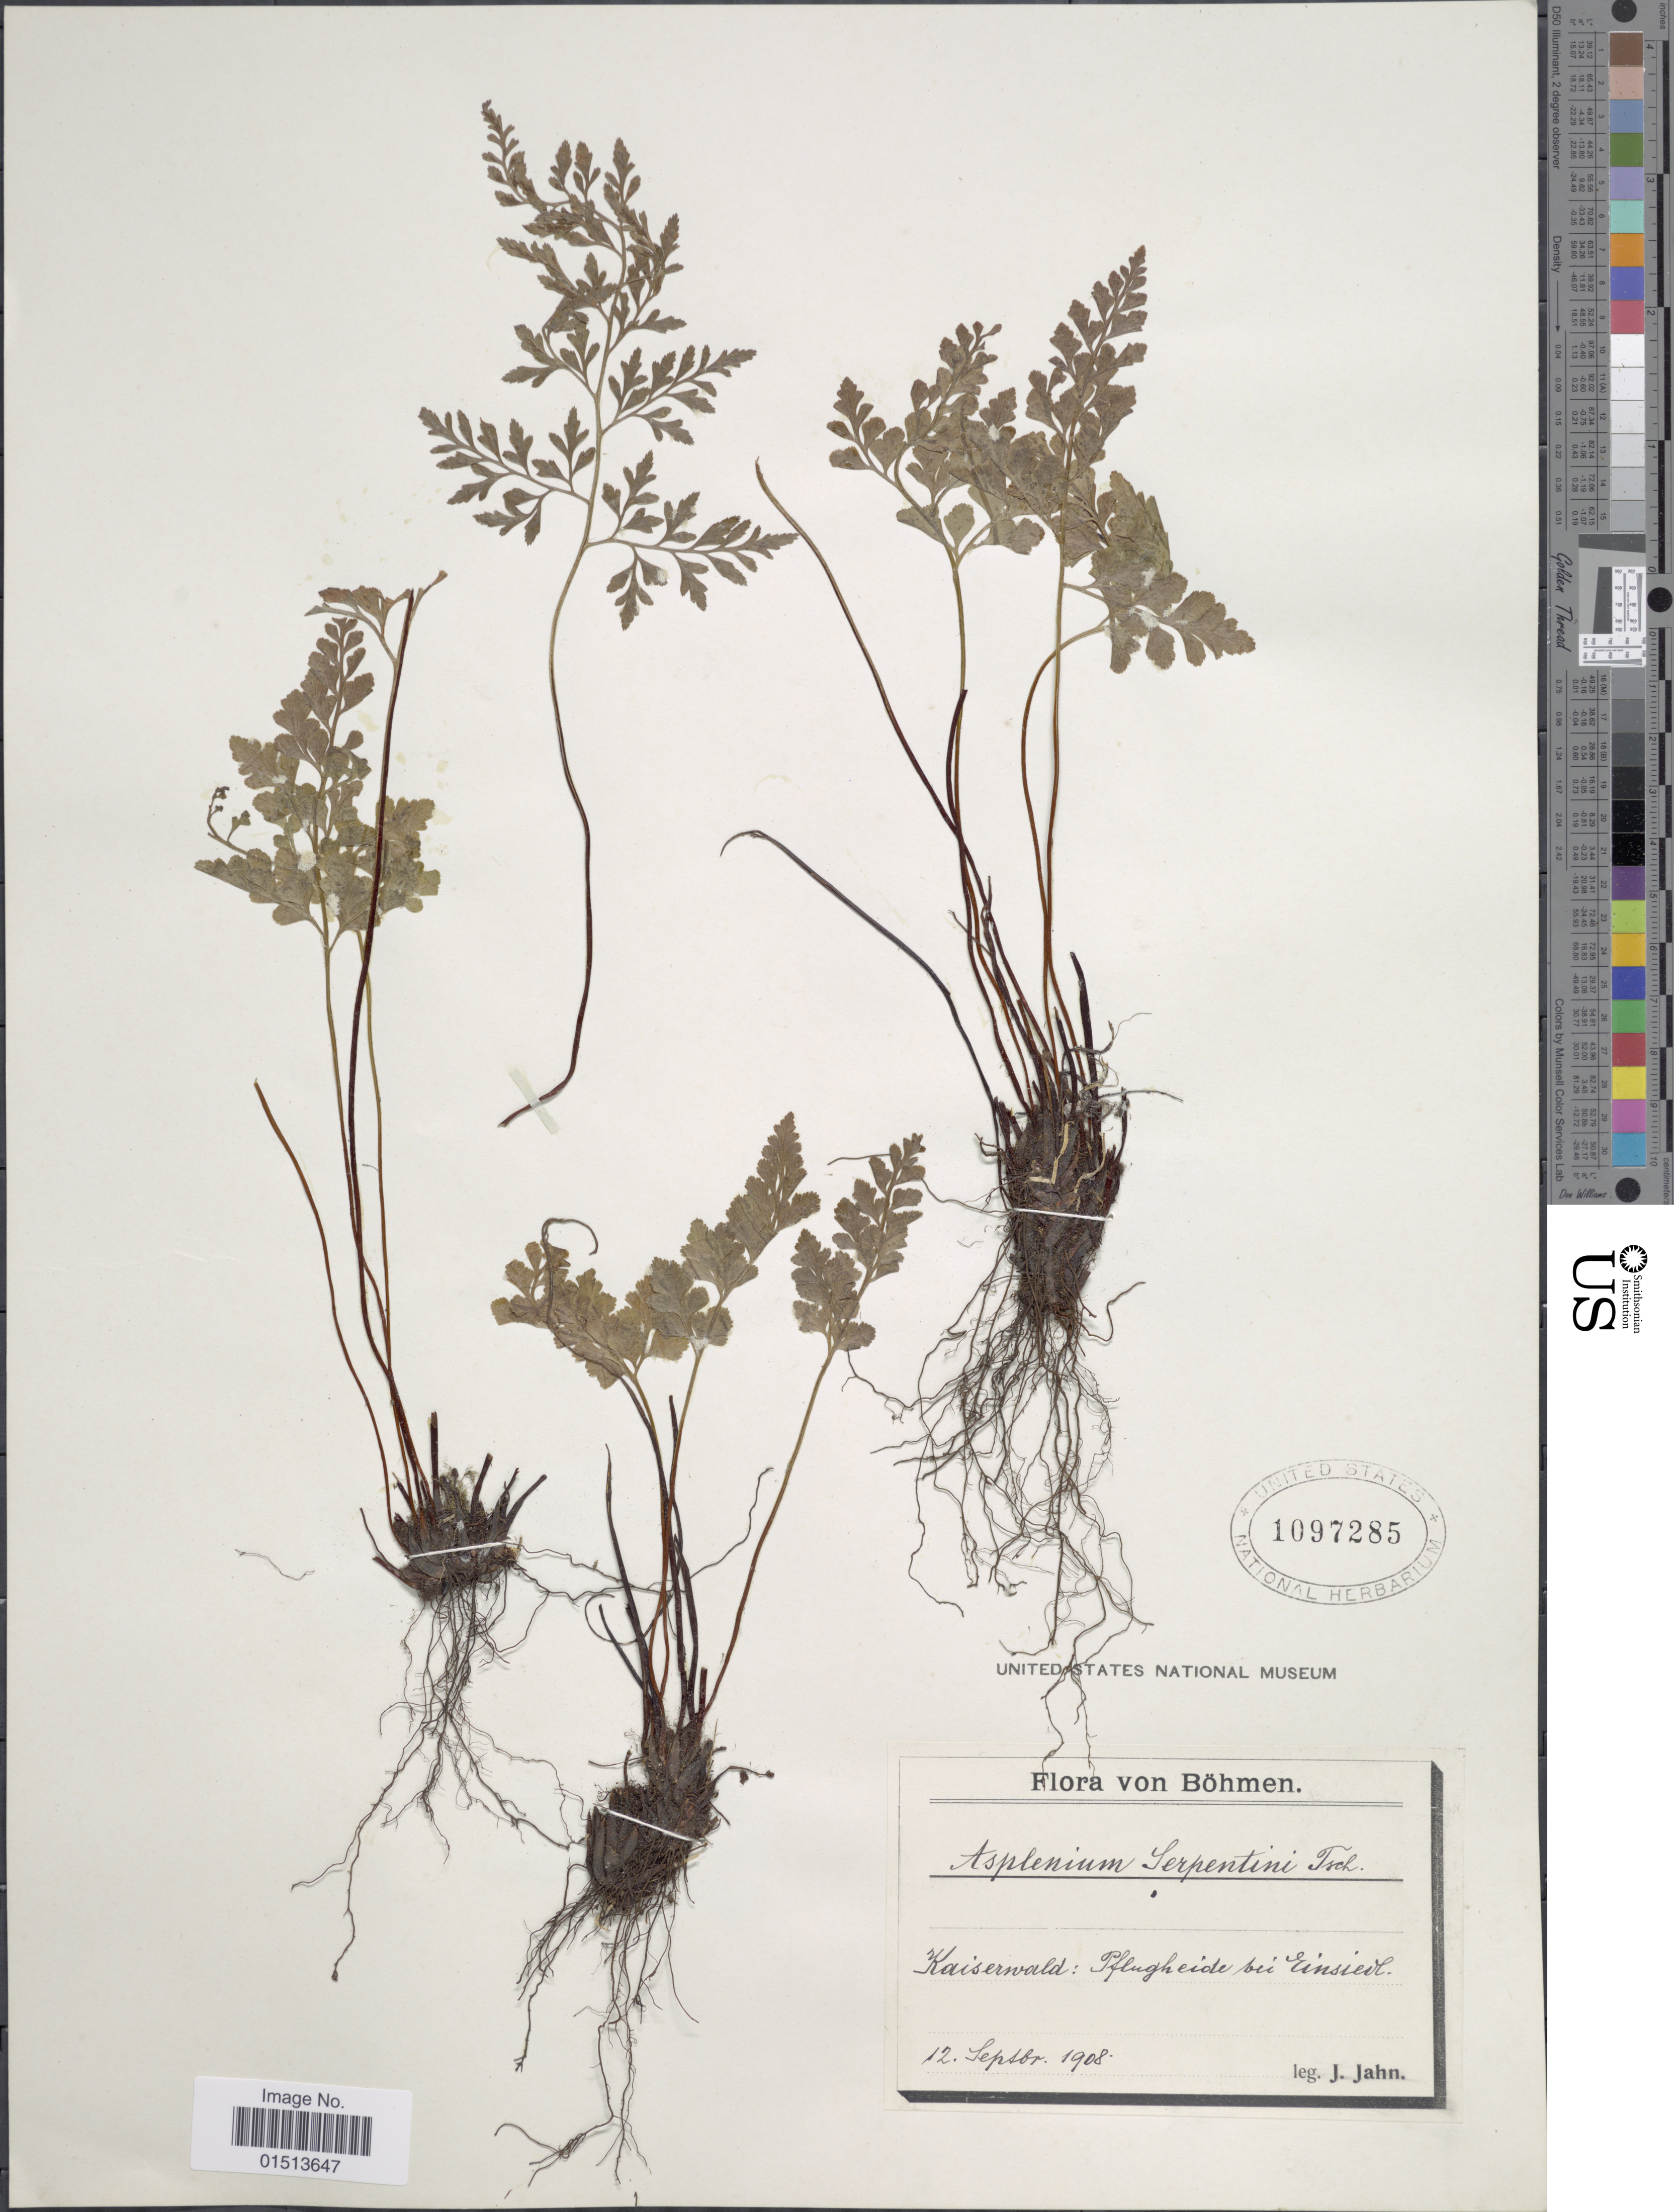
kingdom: Plantae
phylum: Tracheophyta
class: Polypodiopsida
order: Polypodiales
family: Aspleniaceae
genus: Asplenium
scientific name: Asplenium adiantum-nigrum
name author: L.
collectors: J. Jahn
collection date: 1908-09-12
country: Czechia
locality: Böhmen, Kaiserwald: Pflugheide bei Einsiedl. [interpreted]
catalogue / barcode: US 1097285